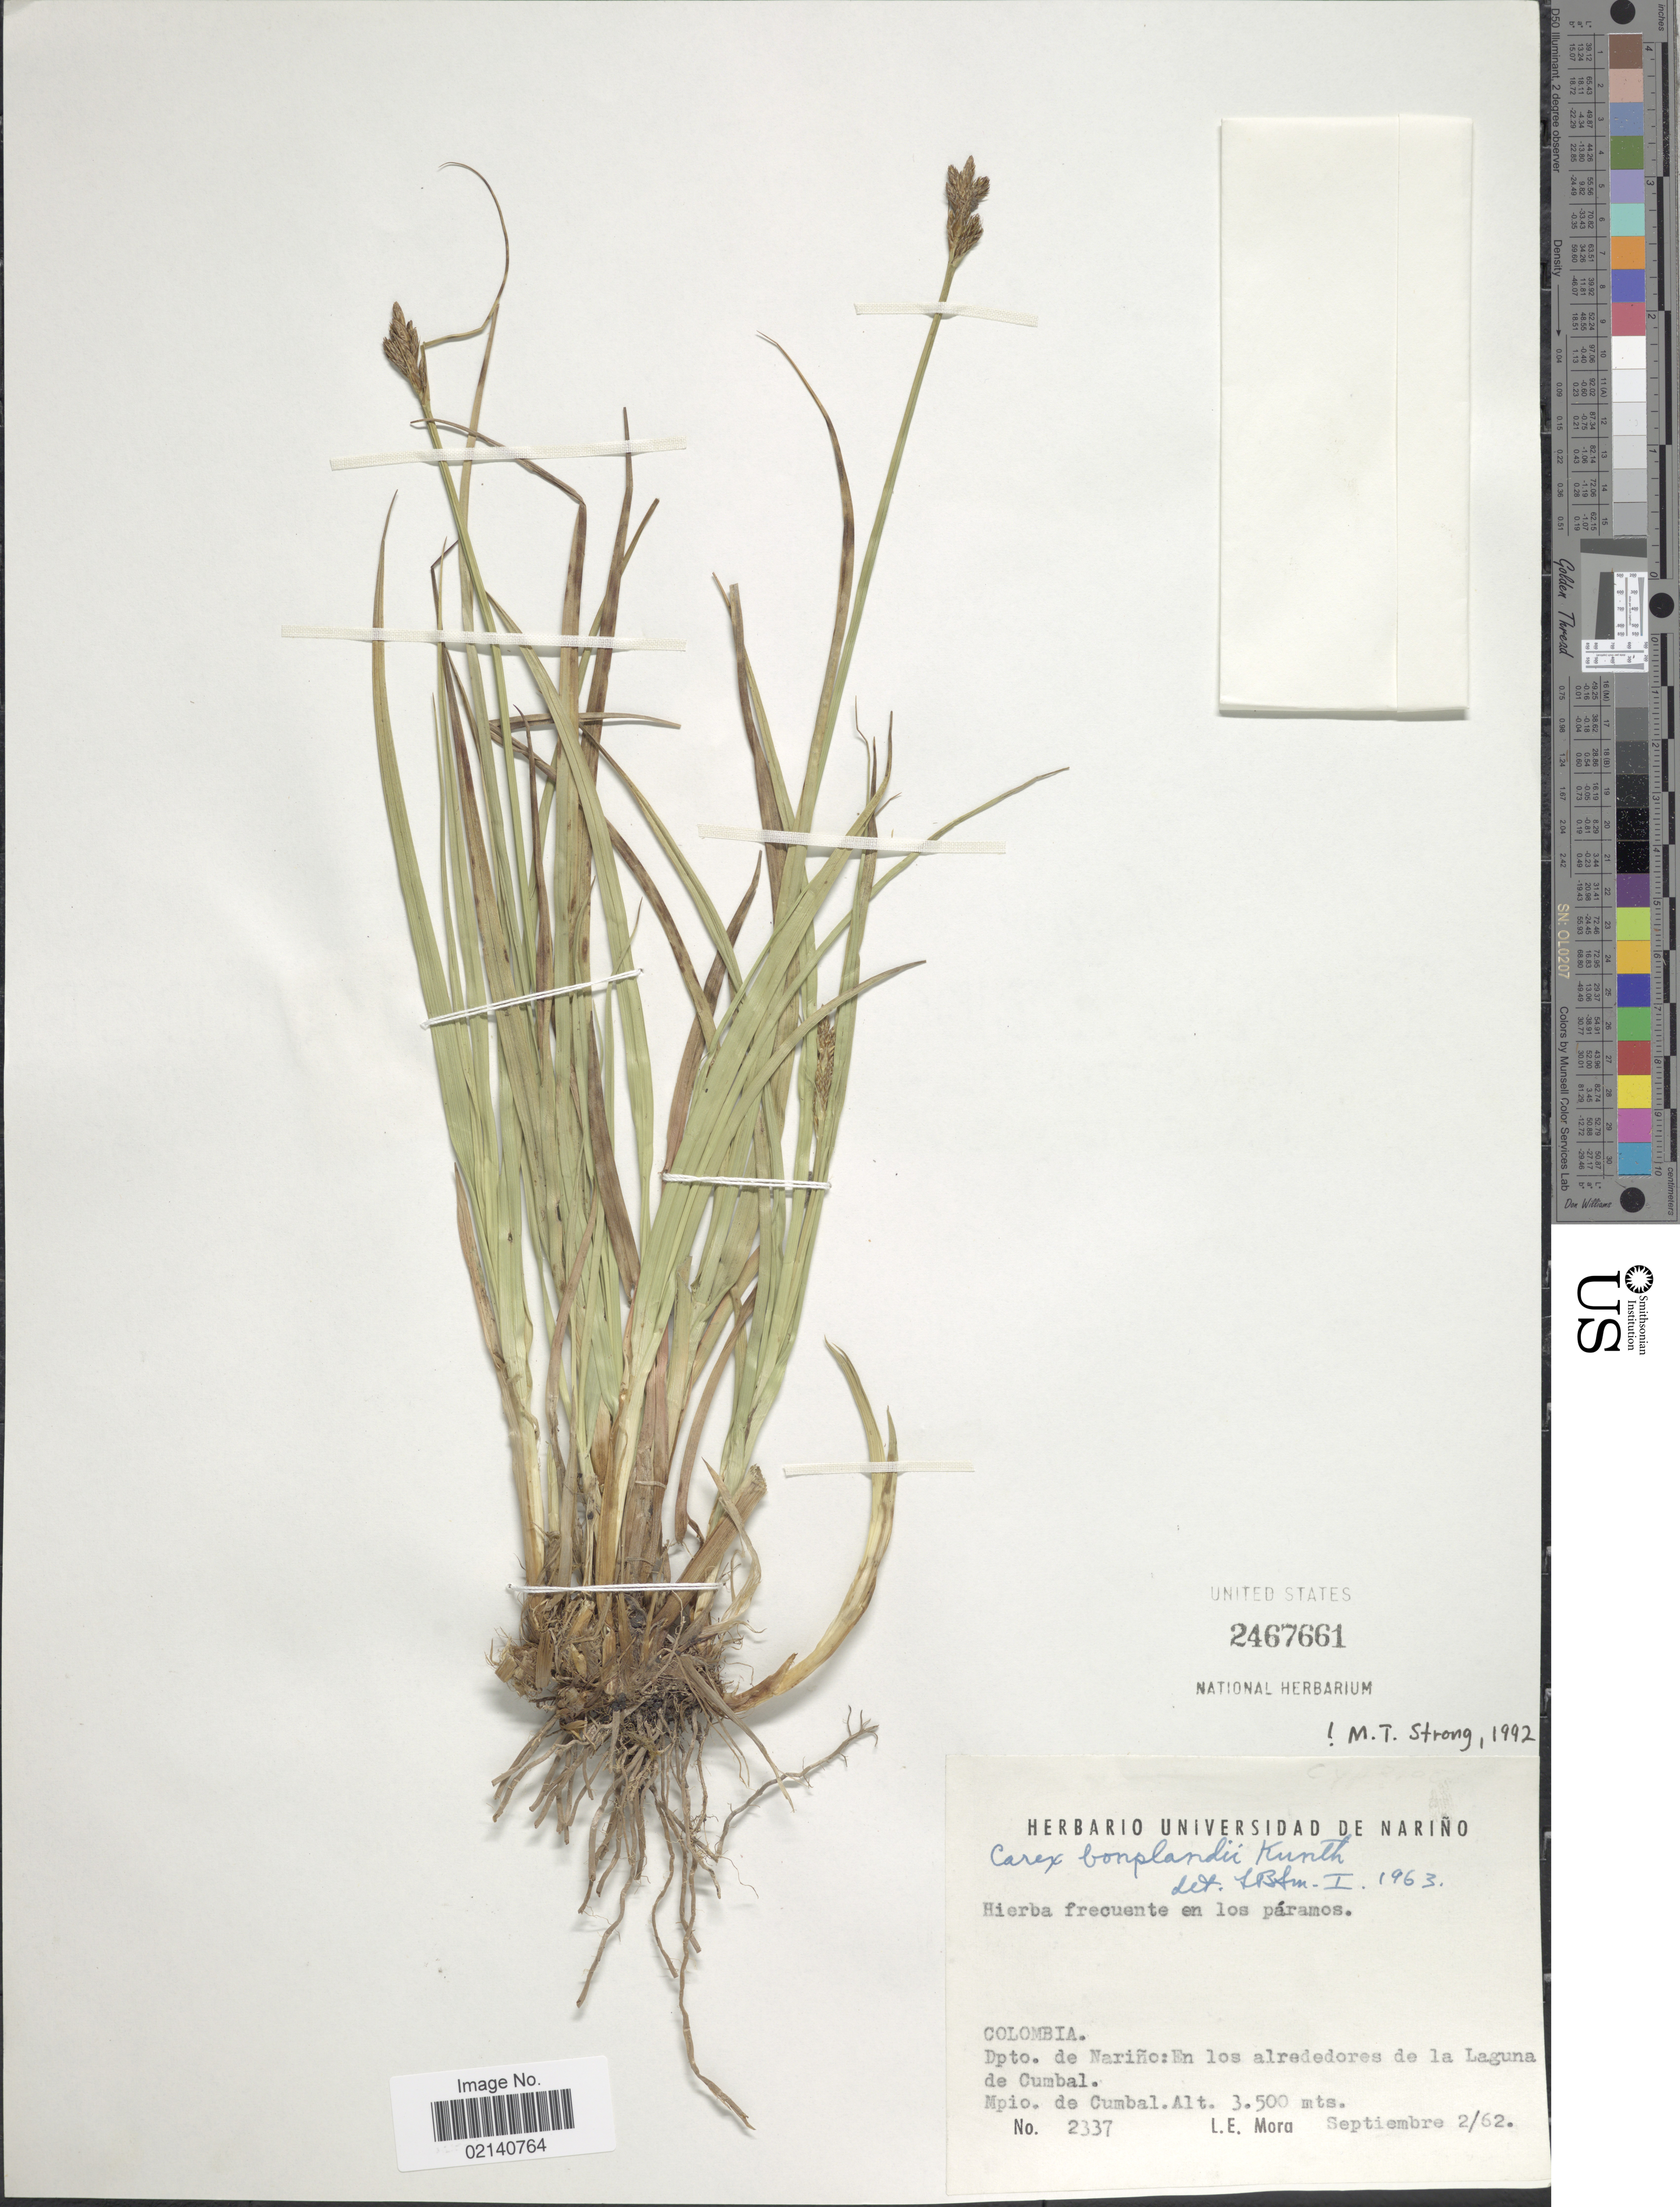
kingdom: Plantae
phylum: Tracheophyta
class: Liliopsida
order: Poales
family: Cyperaceae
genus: Carex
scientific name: Carex toreadora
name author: Steyerm.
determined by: Jimnéz-Mejias, Pedro, (UPOS), Universidad Pablo de Olavide (SPAIN)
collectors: L. Mora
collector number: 2337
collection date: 1962-09-02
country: Colombia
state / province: Nariño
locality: En los alrededores de la Laguna de Cumbal, Mpio. de Cumbal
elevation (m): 3500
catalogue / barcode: US 2467661